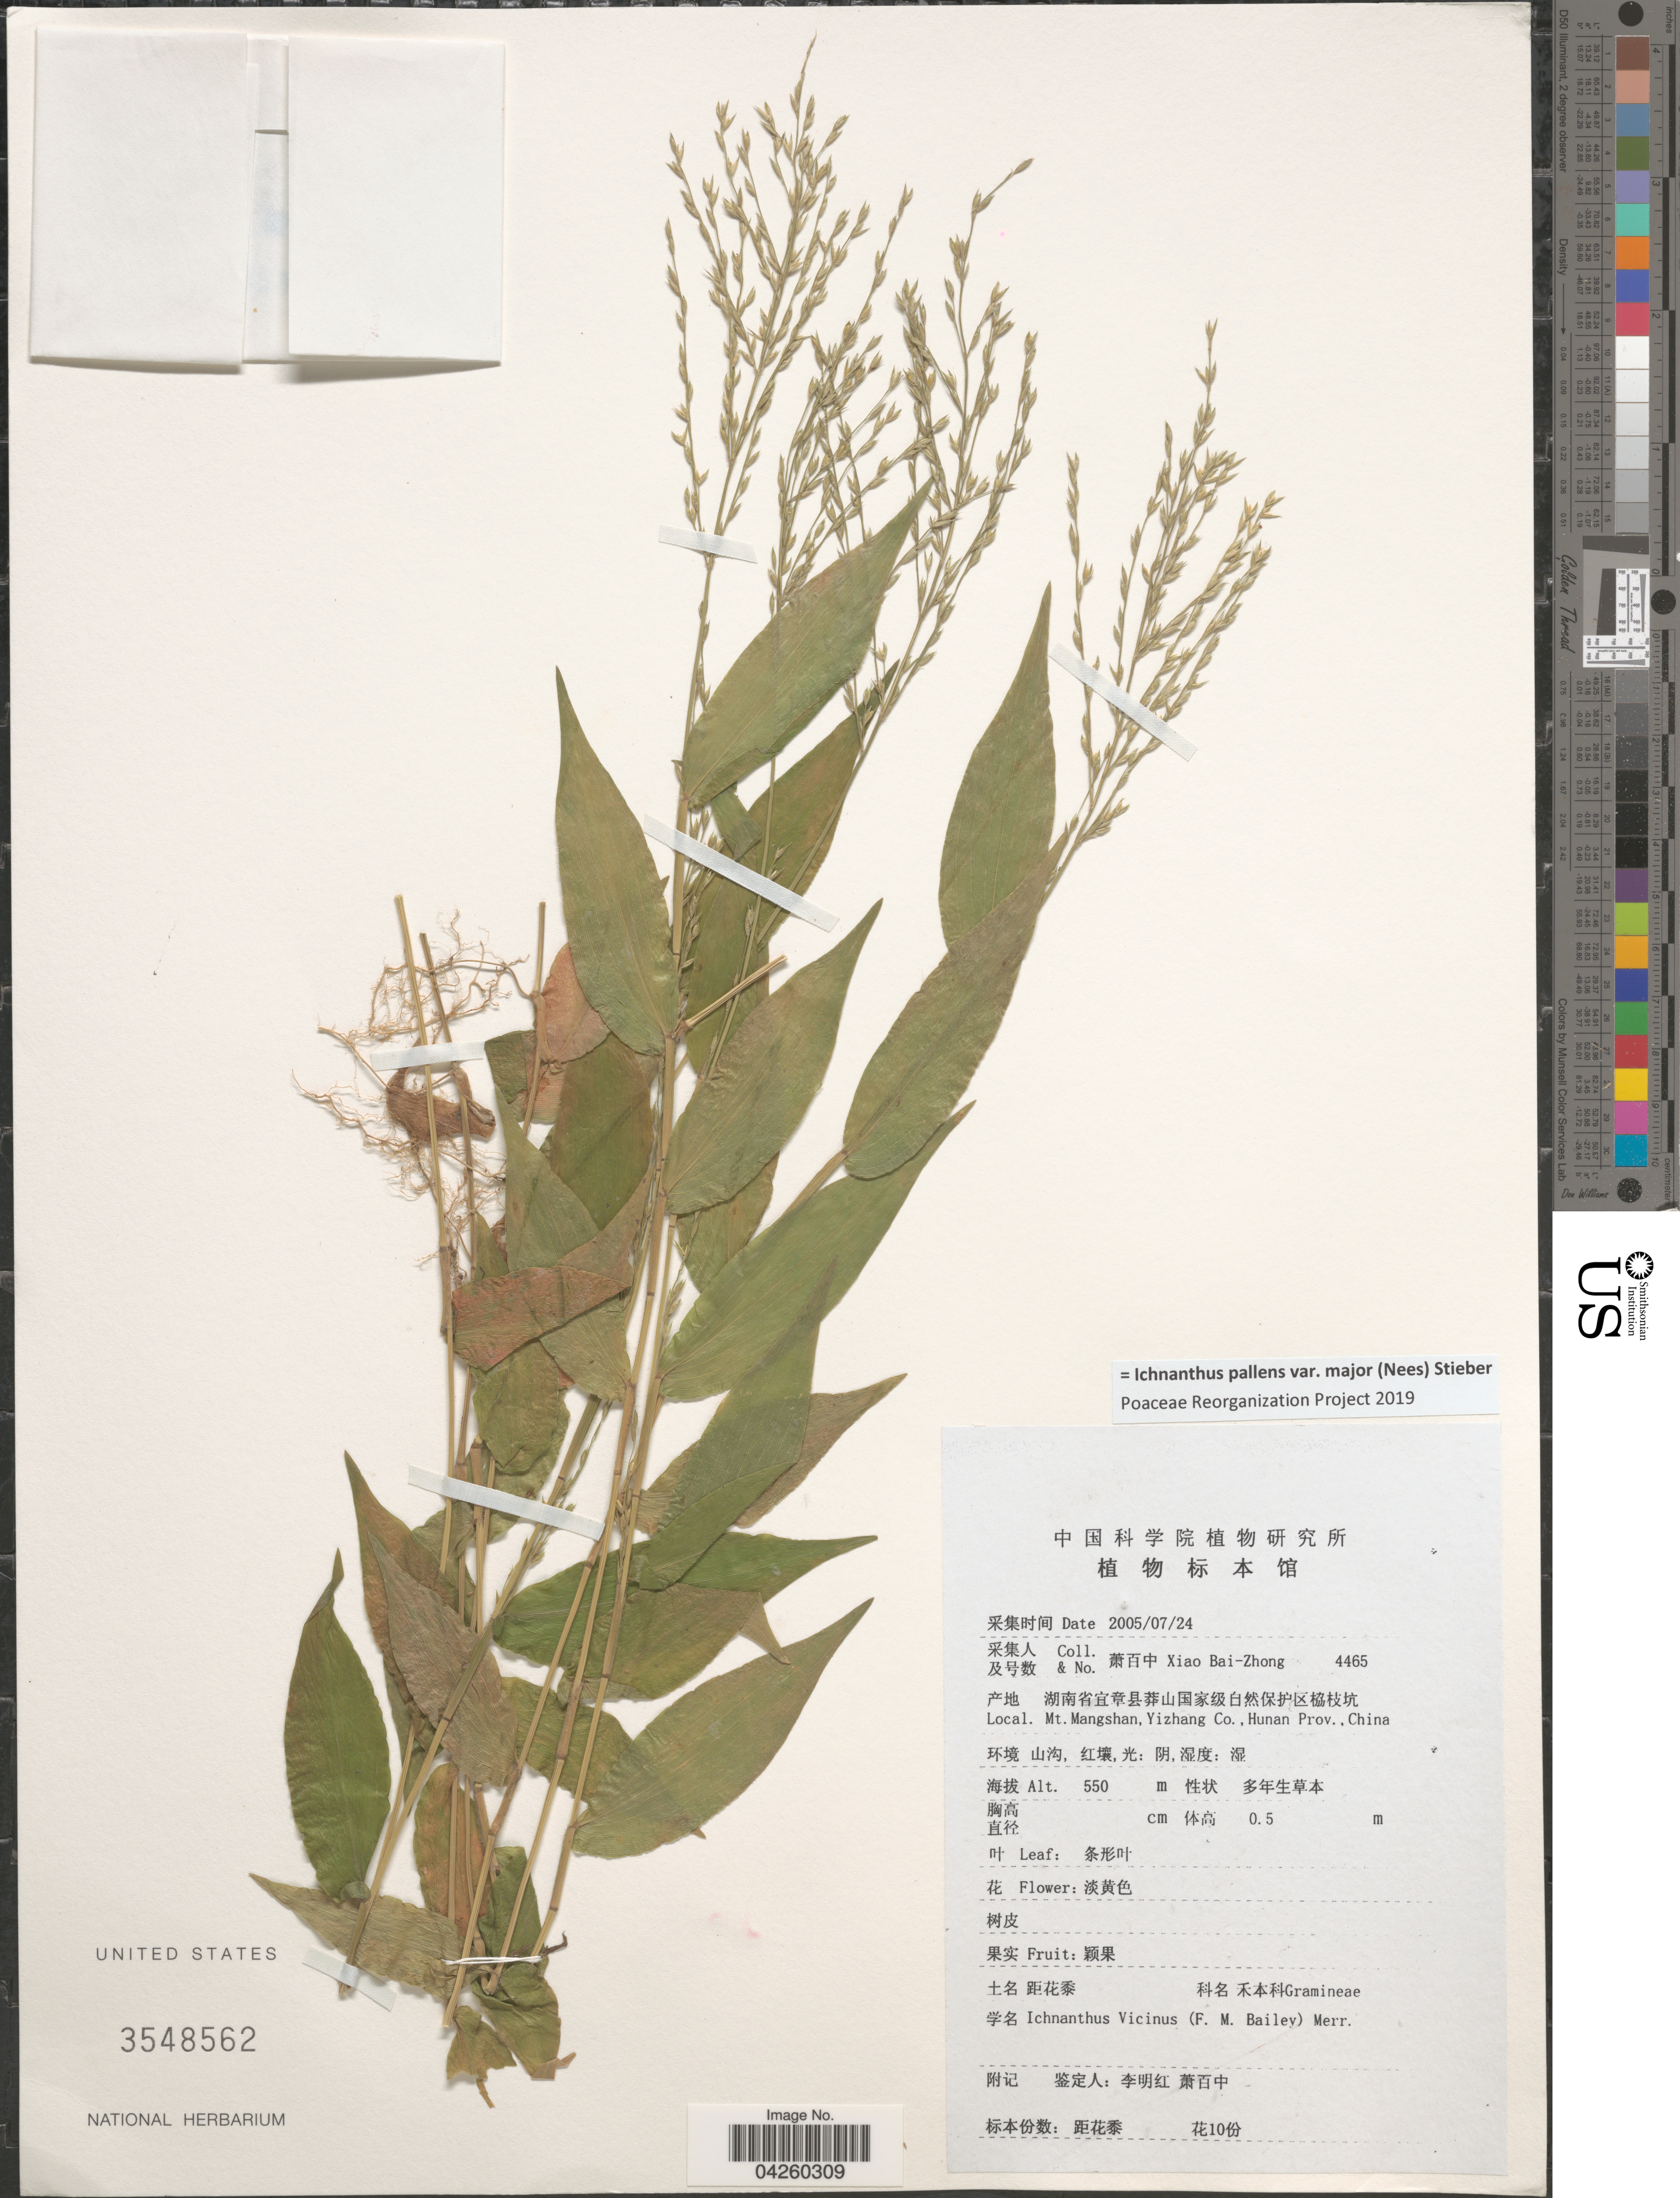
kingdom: Plantae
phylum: Tracheophyta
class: Liliopsida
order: Poales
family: Poaceae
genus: Ichnanthus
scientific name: Ichnanthus pallens var. major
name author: (Nees) Stieber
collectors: B. Z. Xiao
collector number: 4465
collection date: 2005-07-24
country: China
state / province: Hunan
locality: Mt. Mangshan, Yizhang Co.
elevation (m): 550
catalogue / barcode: US 3548562